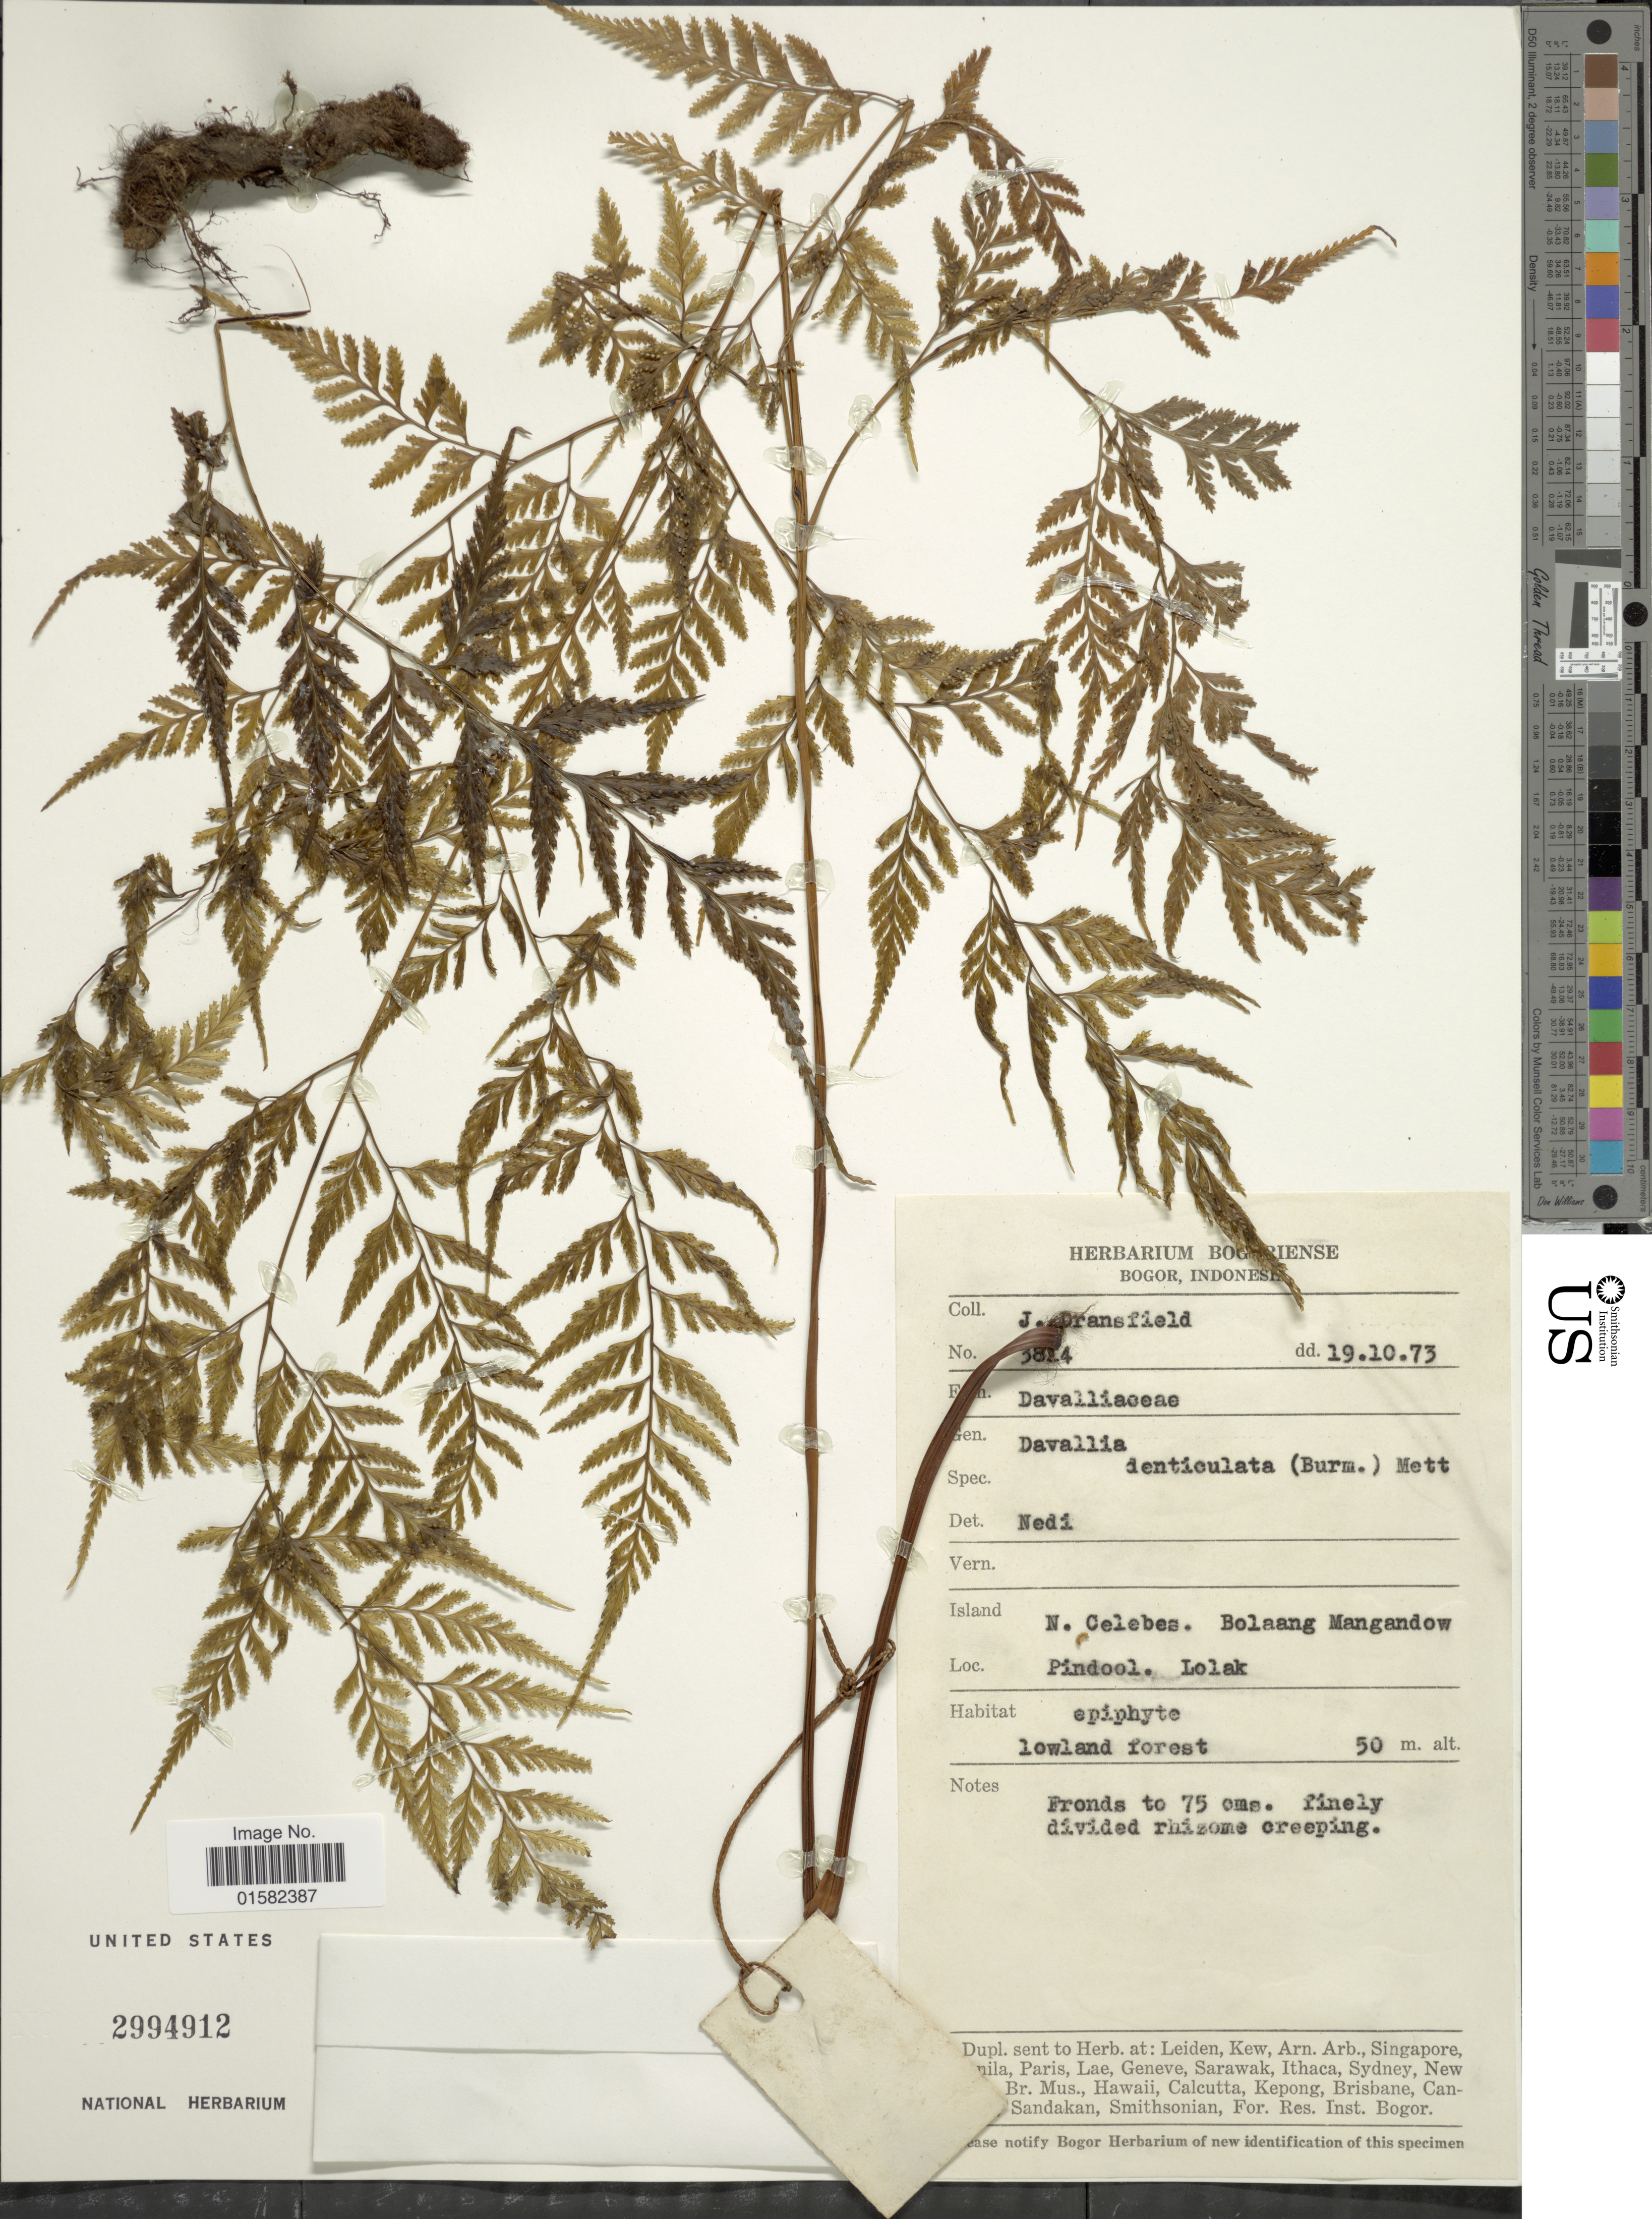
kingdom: Plantae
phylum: Tracheophyta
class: Polypodiopsida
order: Polypodiales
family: Davalliaceae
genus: Wibelia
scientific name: Wibelia denticulata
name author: (Burm. f.) M. Kato & Tsutsumi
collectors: J. Dransfield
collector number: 3814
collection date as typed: Transcribed d/m/y: 19/10/73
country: Indonesia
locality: Island N. Celebes. Bolaang Mangandow, Pindool. Lolak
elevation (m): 50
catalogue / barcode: US 2994912